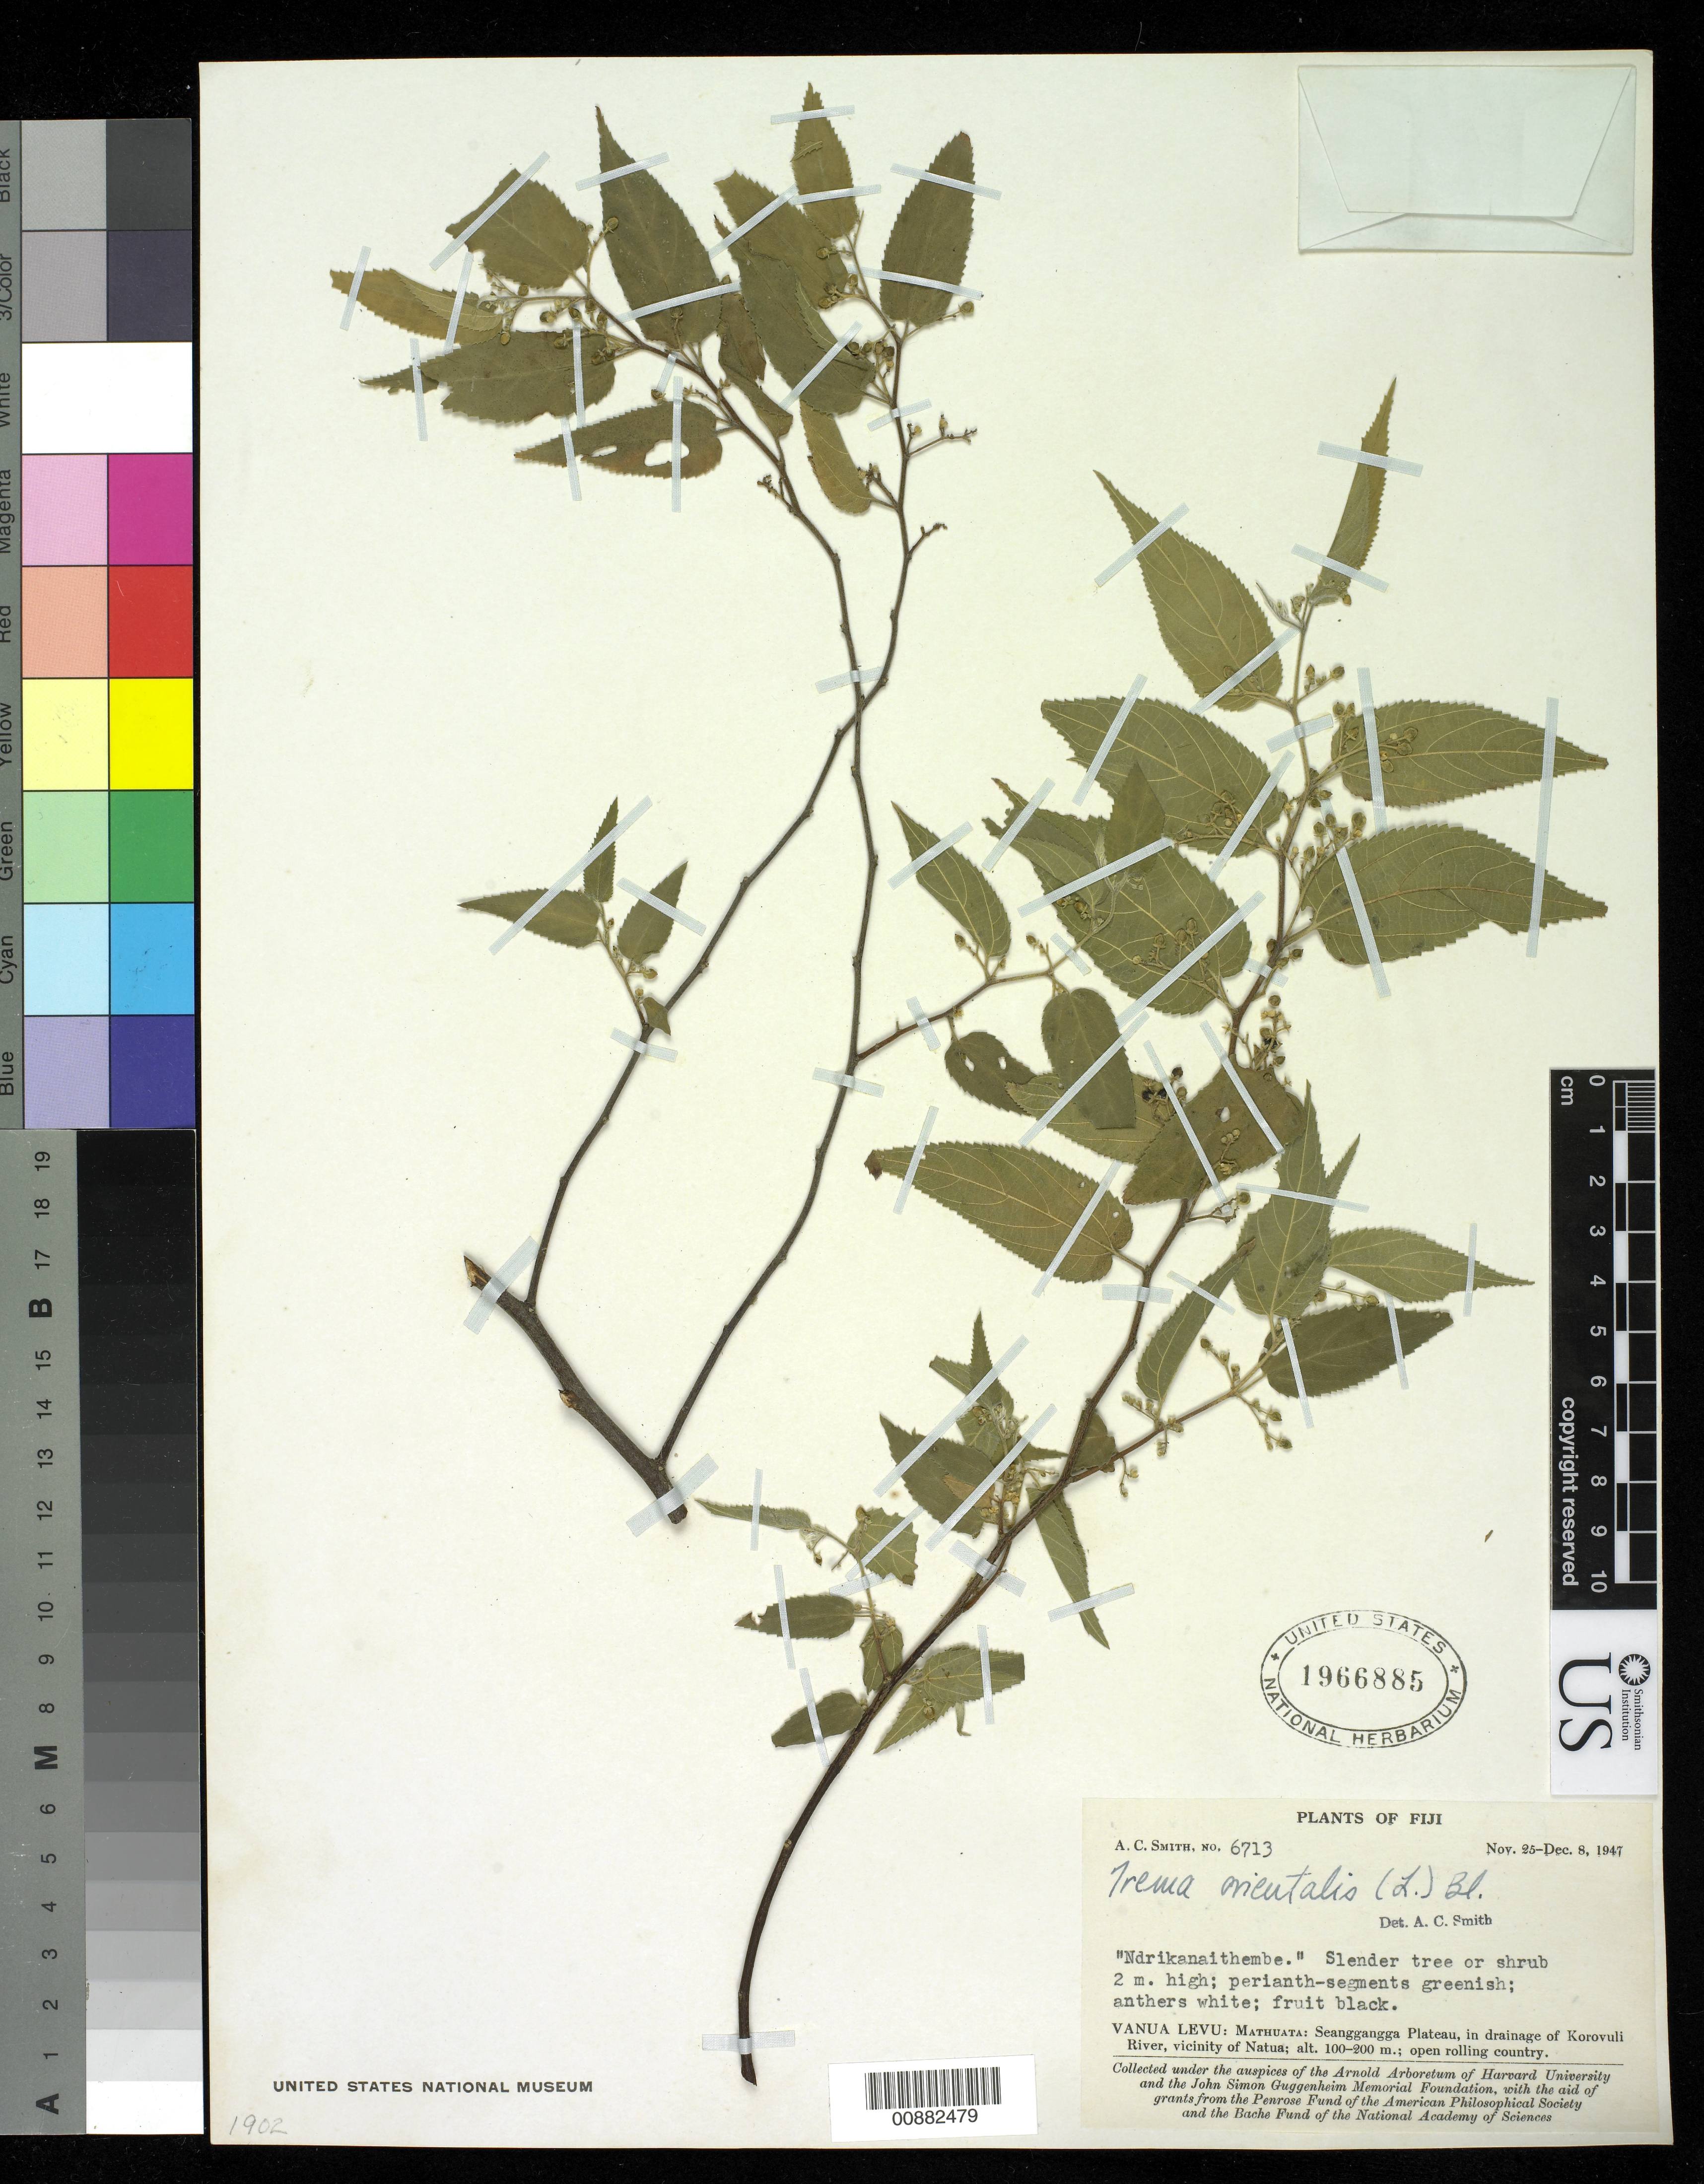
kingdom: Plantae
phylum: Tracheophyta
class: Magnoliopsida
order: Rosales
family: Cannabaceae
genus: Trema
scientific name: Trema orientale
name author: (L.) Blume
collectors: C. A. Smith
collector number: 6713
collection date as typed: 25 Nov 1947 to 08 Dec 1947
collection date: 1947-11-25/1947-12-08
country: Fiji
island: Macuata-i-wai [Mathuata-i-wai]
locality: Mathuata: Seangganggra Plateau, in drainage of Korovuli River, vicinity of Natua.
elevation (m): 100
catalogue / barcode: US 1966885